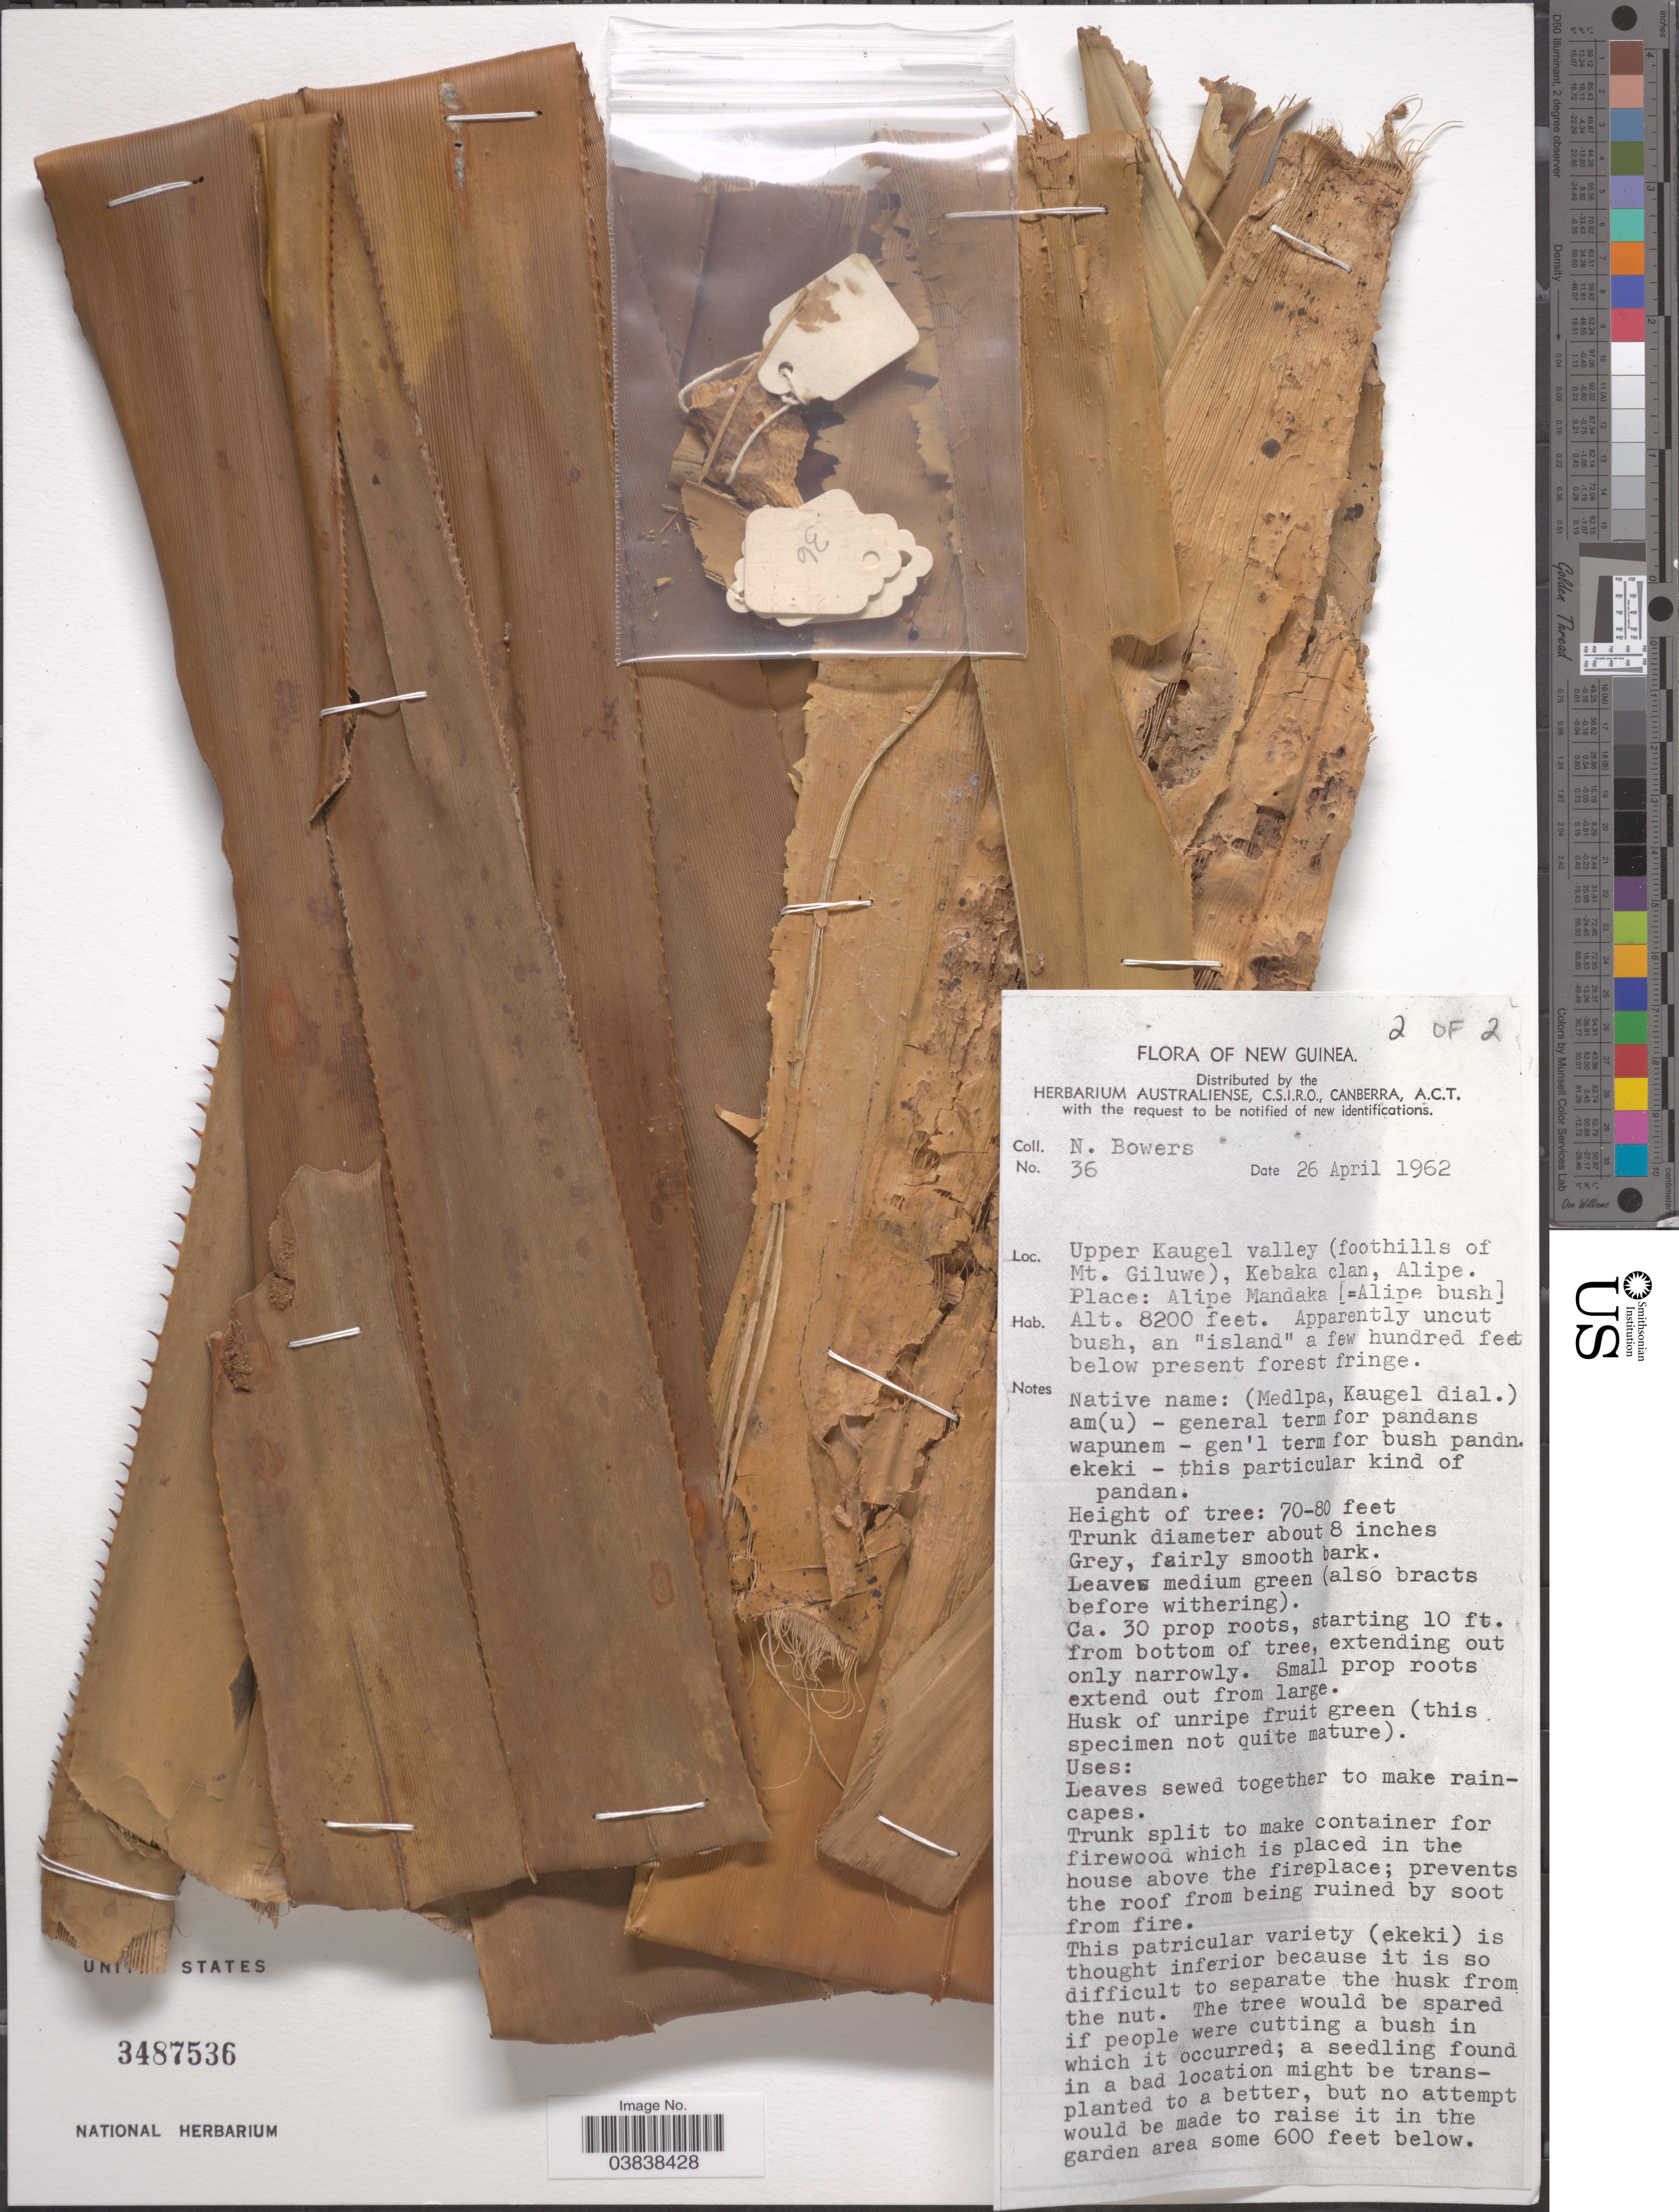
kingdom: Plantae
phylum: Tracheophyta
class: Liliopsida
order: Pandanales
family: Pandanaceae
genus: Pandanus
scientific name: Pandanus sp.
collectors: N. Bowers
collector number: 36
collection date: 1962-04-26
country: Papua New Guinea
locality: New Guinea. Upper Kaugel valley (foothills of Mt. Giluwe), Kebaka clan, Alipe. Alipe Mandaka [=Alipe bush].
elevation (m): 2499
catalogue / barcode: US 3487536